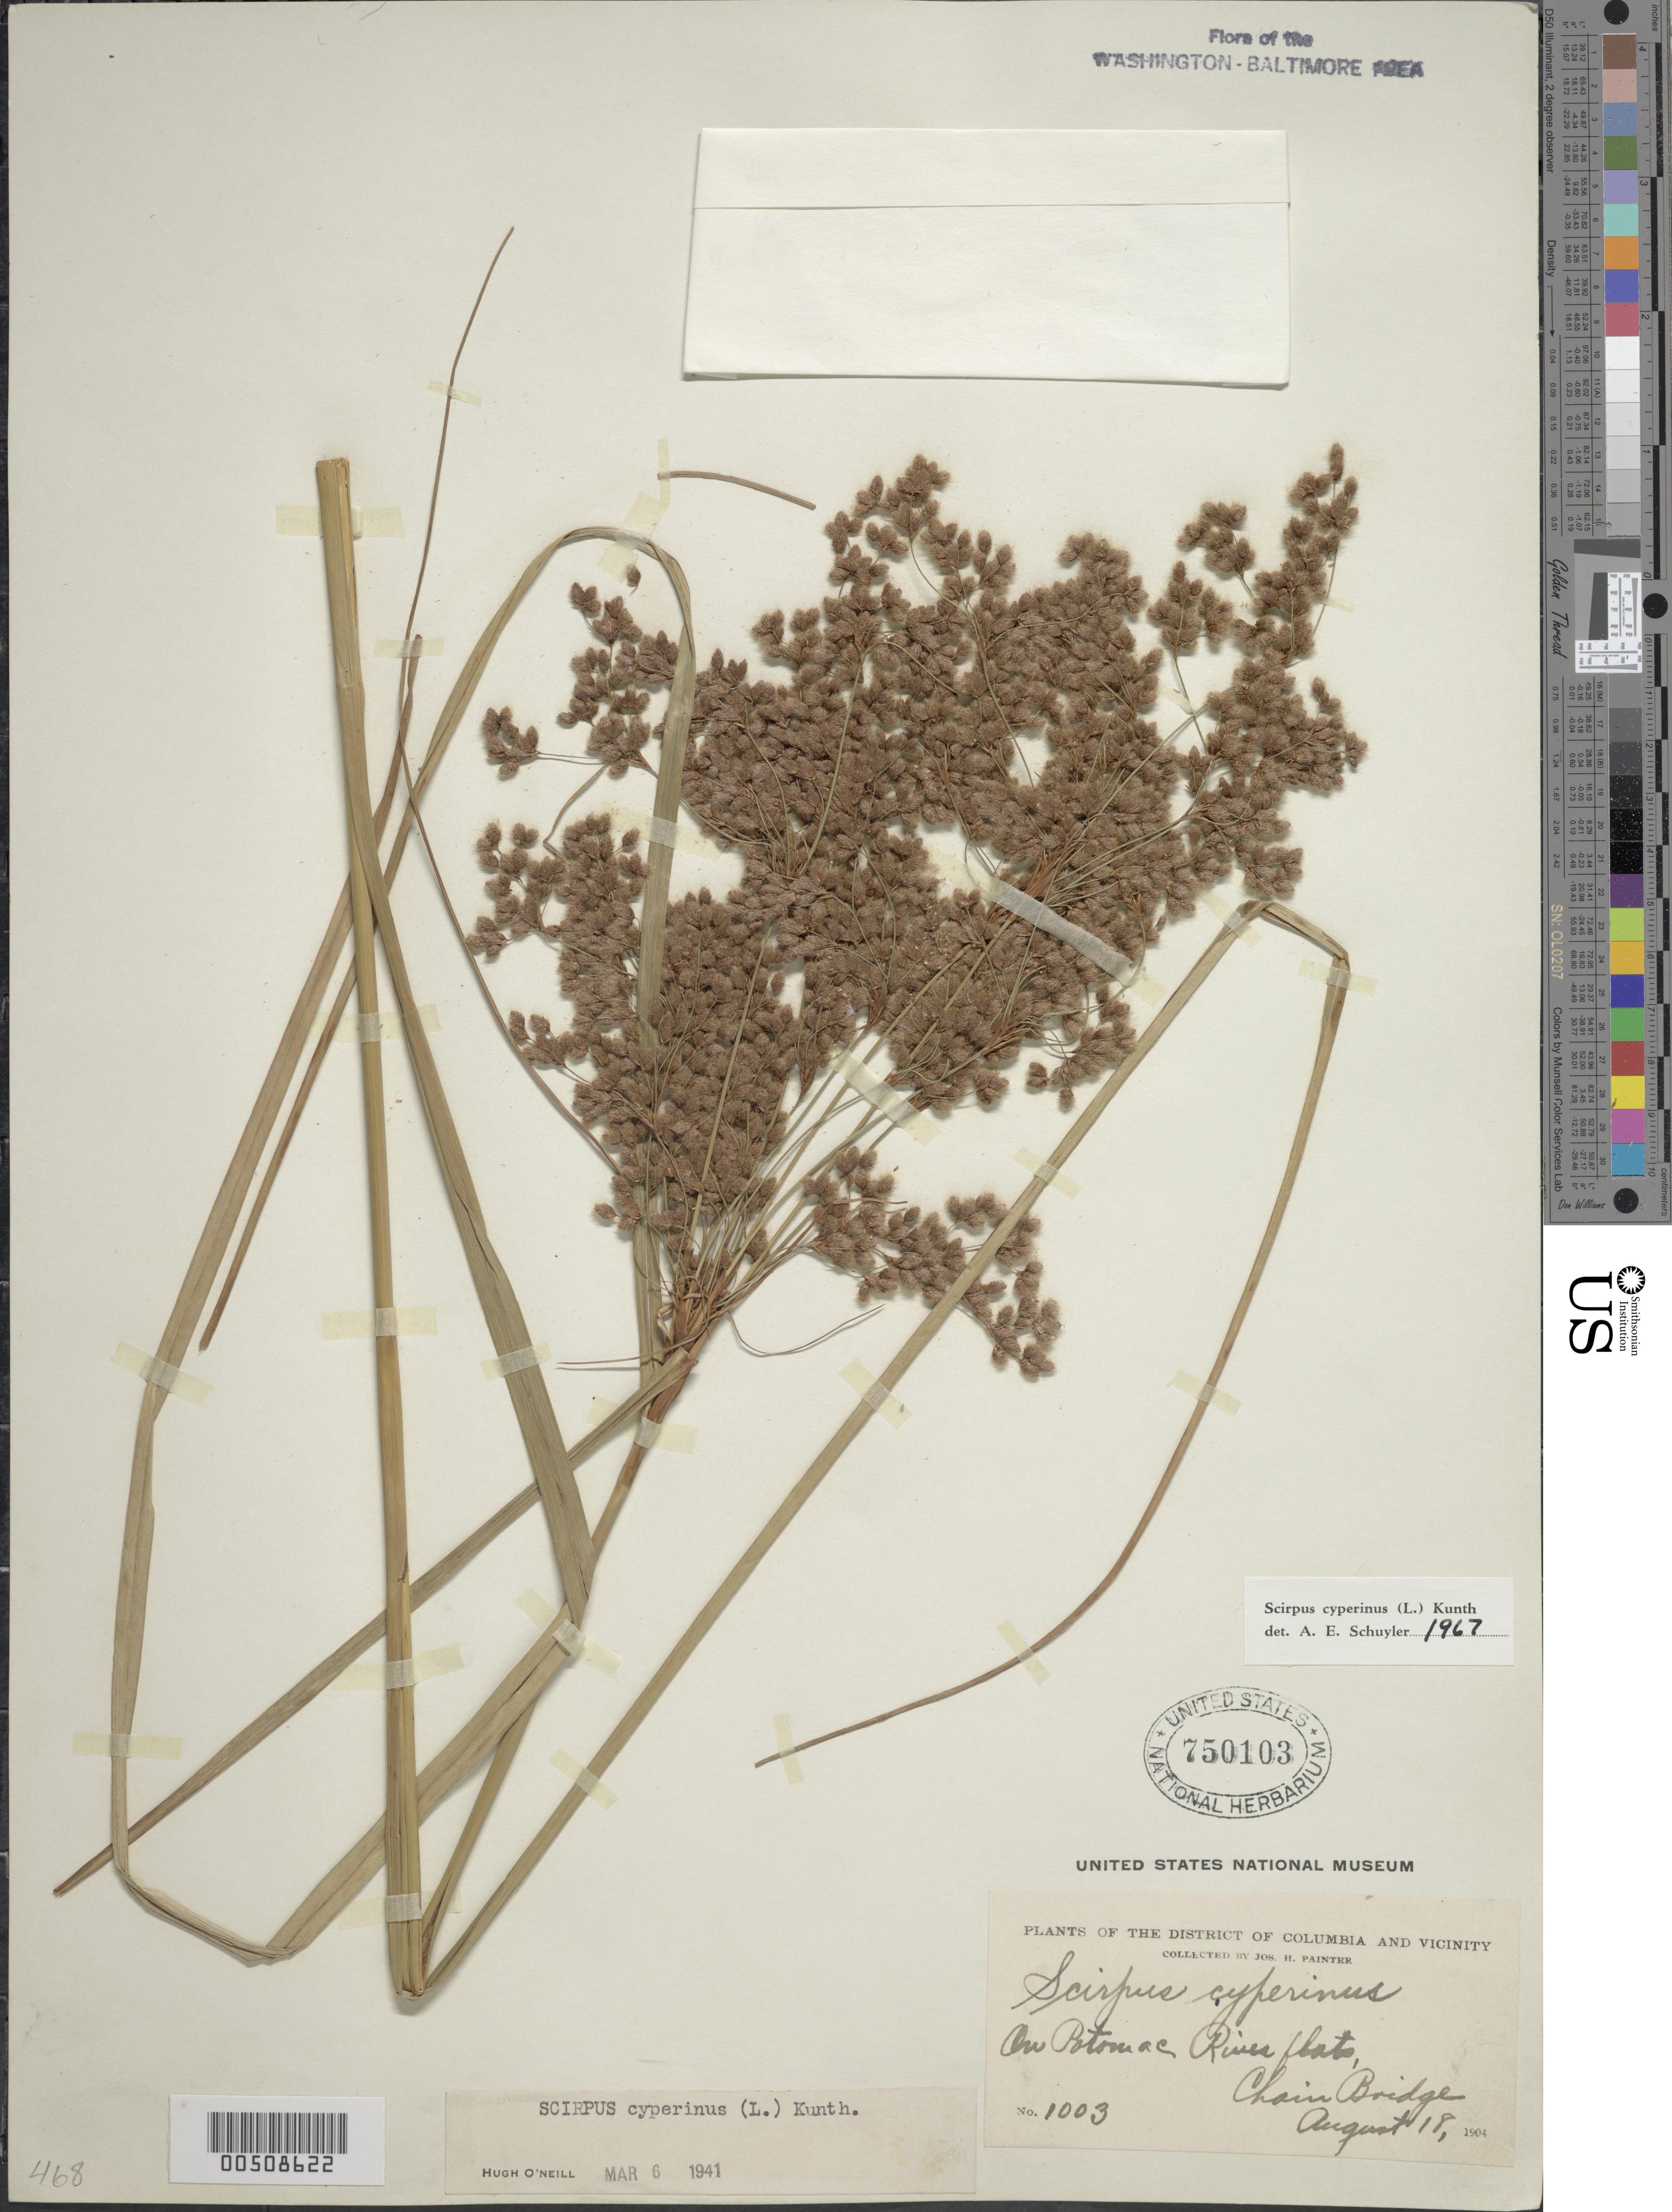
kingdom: Plantae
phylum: Tracheophyta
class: Liliopsida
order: Poales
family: Cyperaceae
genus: Scirpus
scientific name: Scirpus cyperinus (L.) Kunth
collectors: J. H. Painter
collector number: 1003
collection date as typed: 18 Aug 1904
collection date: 1904-08-18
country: United States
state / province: District of Columbia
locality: On Potomac River flats, Chain Bridge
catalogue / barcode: US 750103